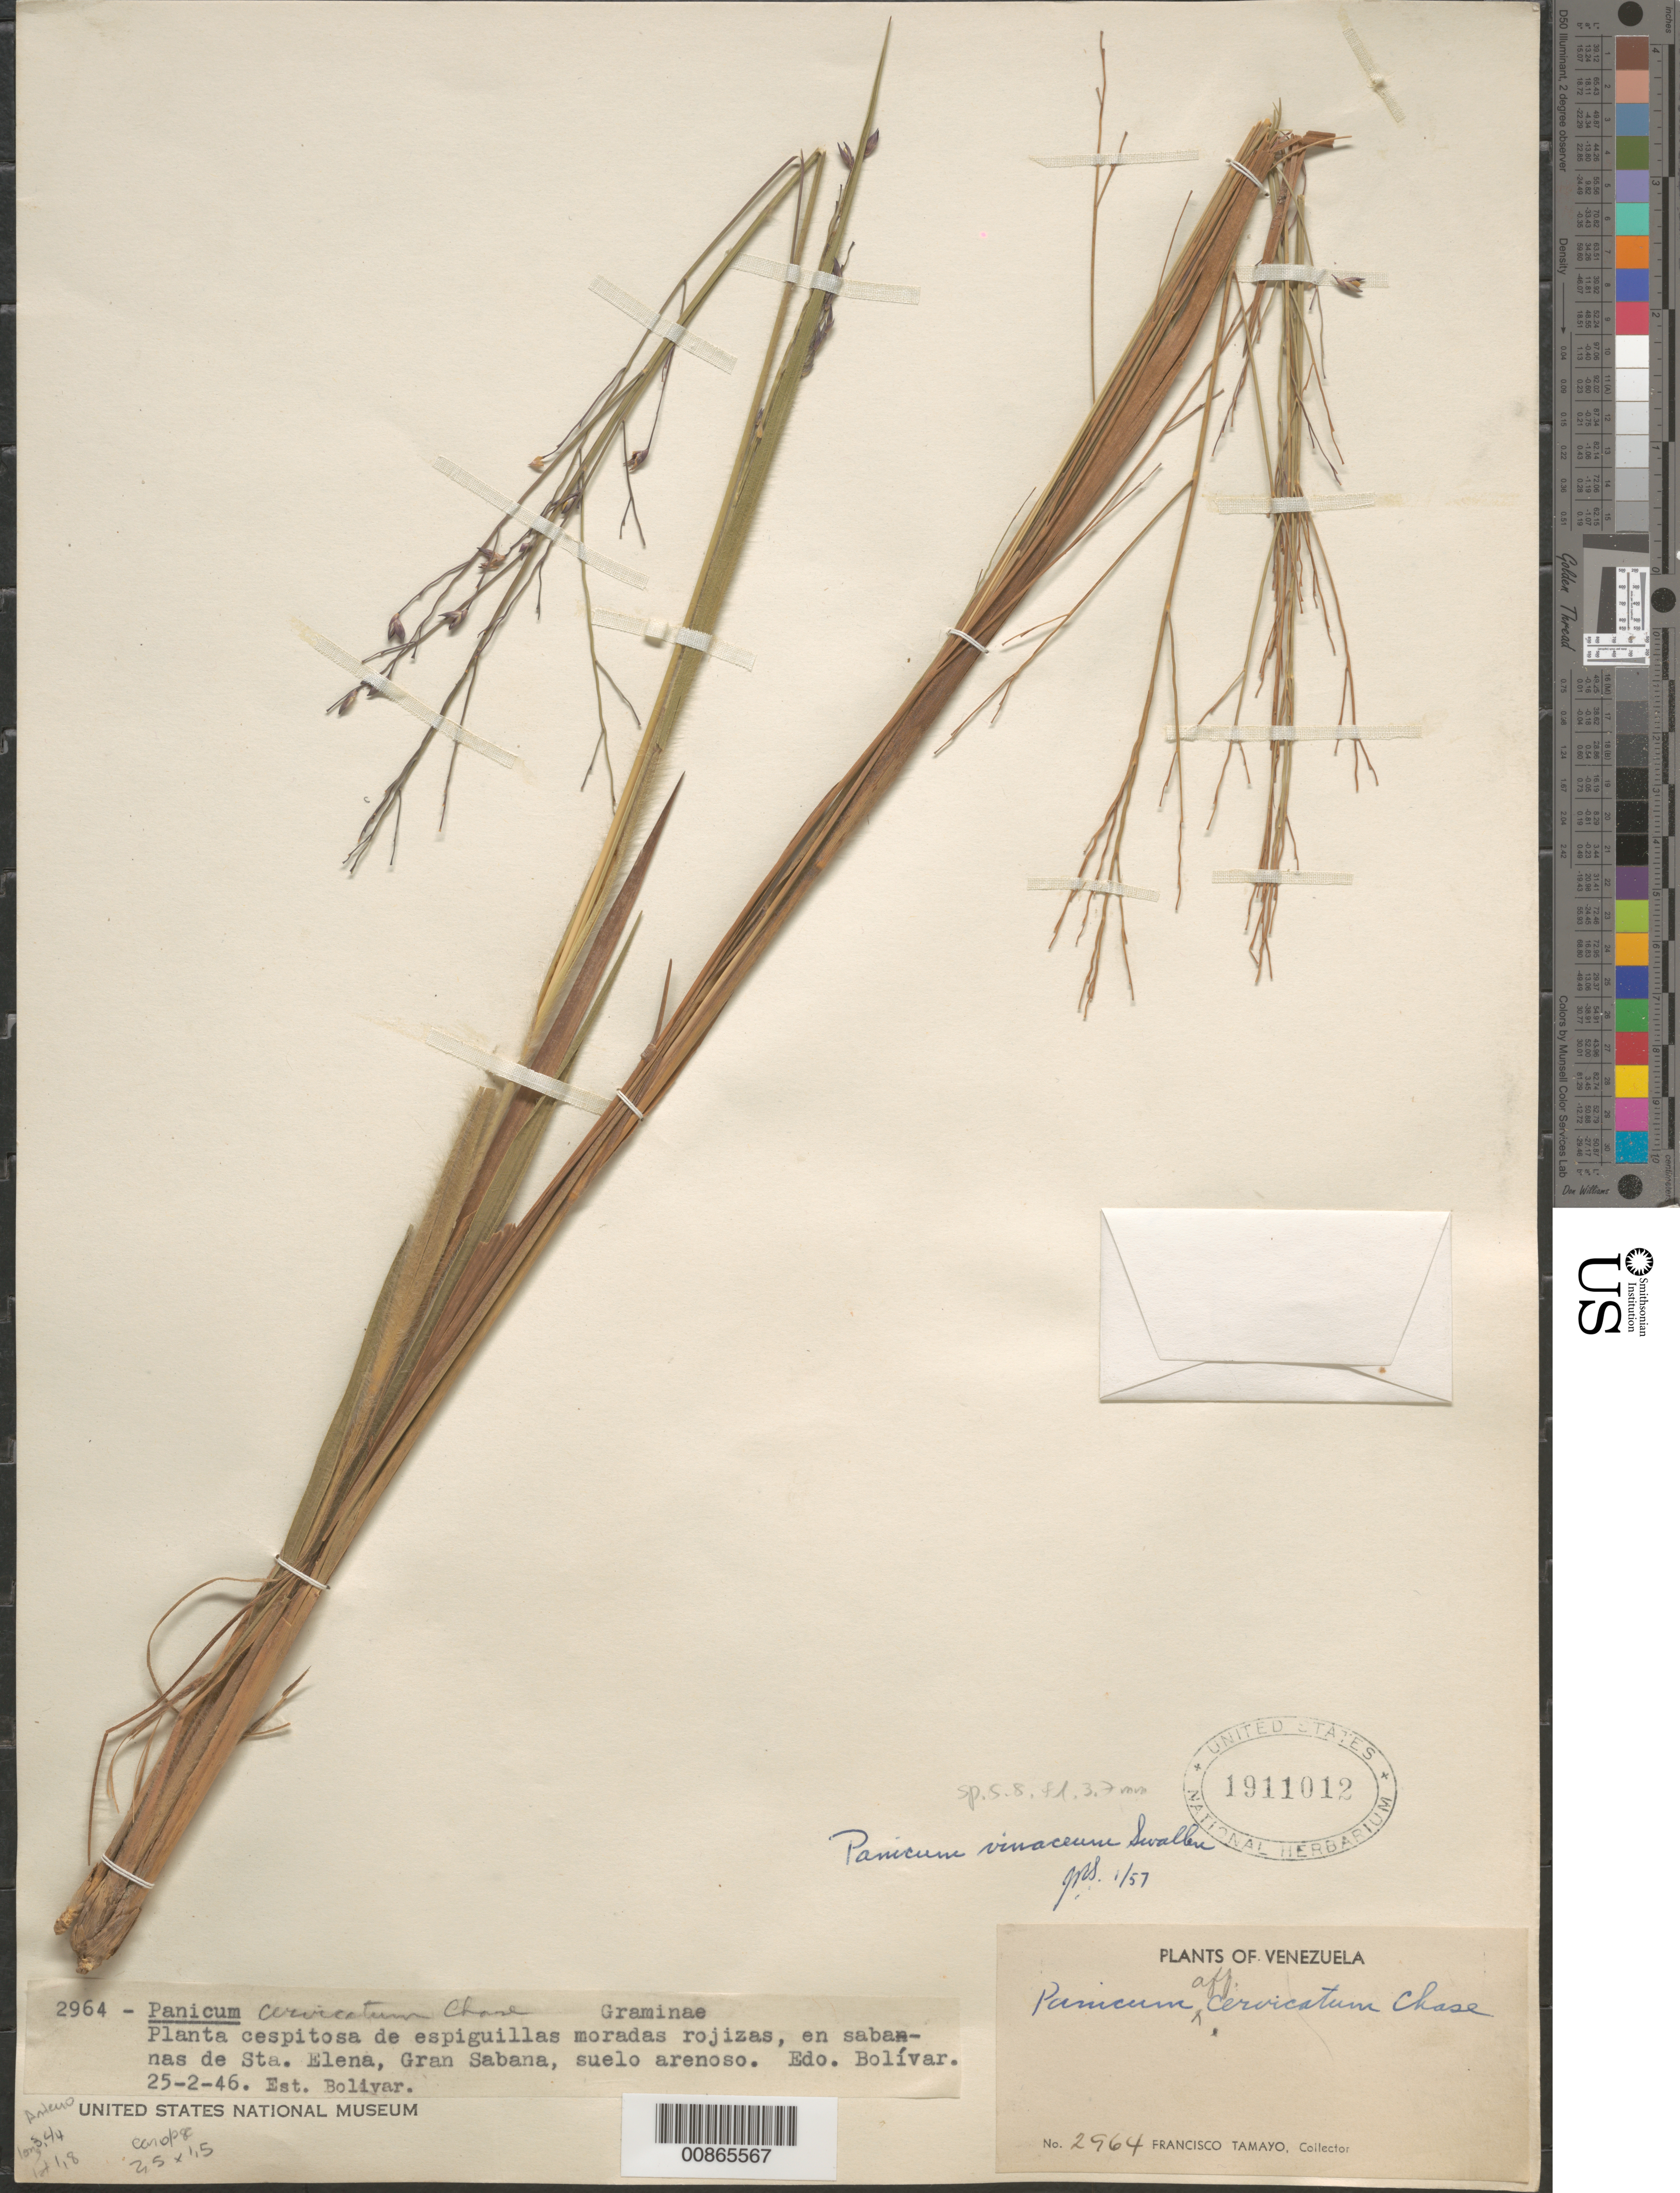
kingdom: Plantae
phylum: Tracheophyta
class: Liliopsida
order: Poales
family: Poaceae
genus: Panicum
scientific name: Panicum vinaceum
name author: Swallen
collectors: F. Tamayo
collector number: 2964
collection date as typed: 25-Feb-46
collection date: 1946-02-25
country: Venezuela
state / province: Bolívar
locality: Gran Sabana, Sta. Elena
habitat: Savanna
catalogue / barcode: US 1911012